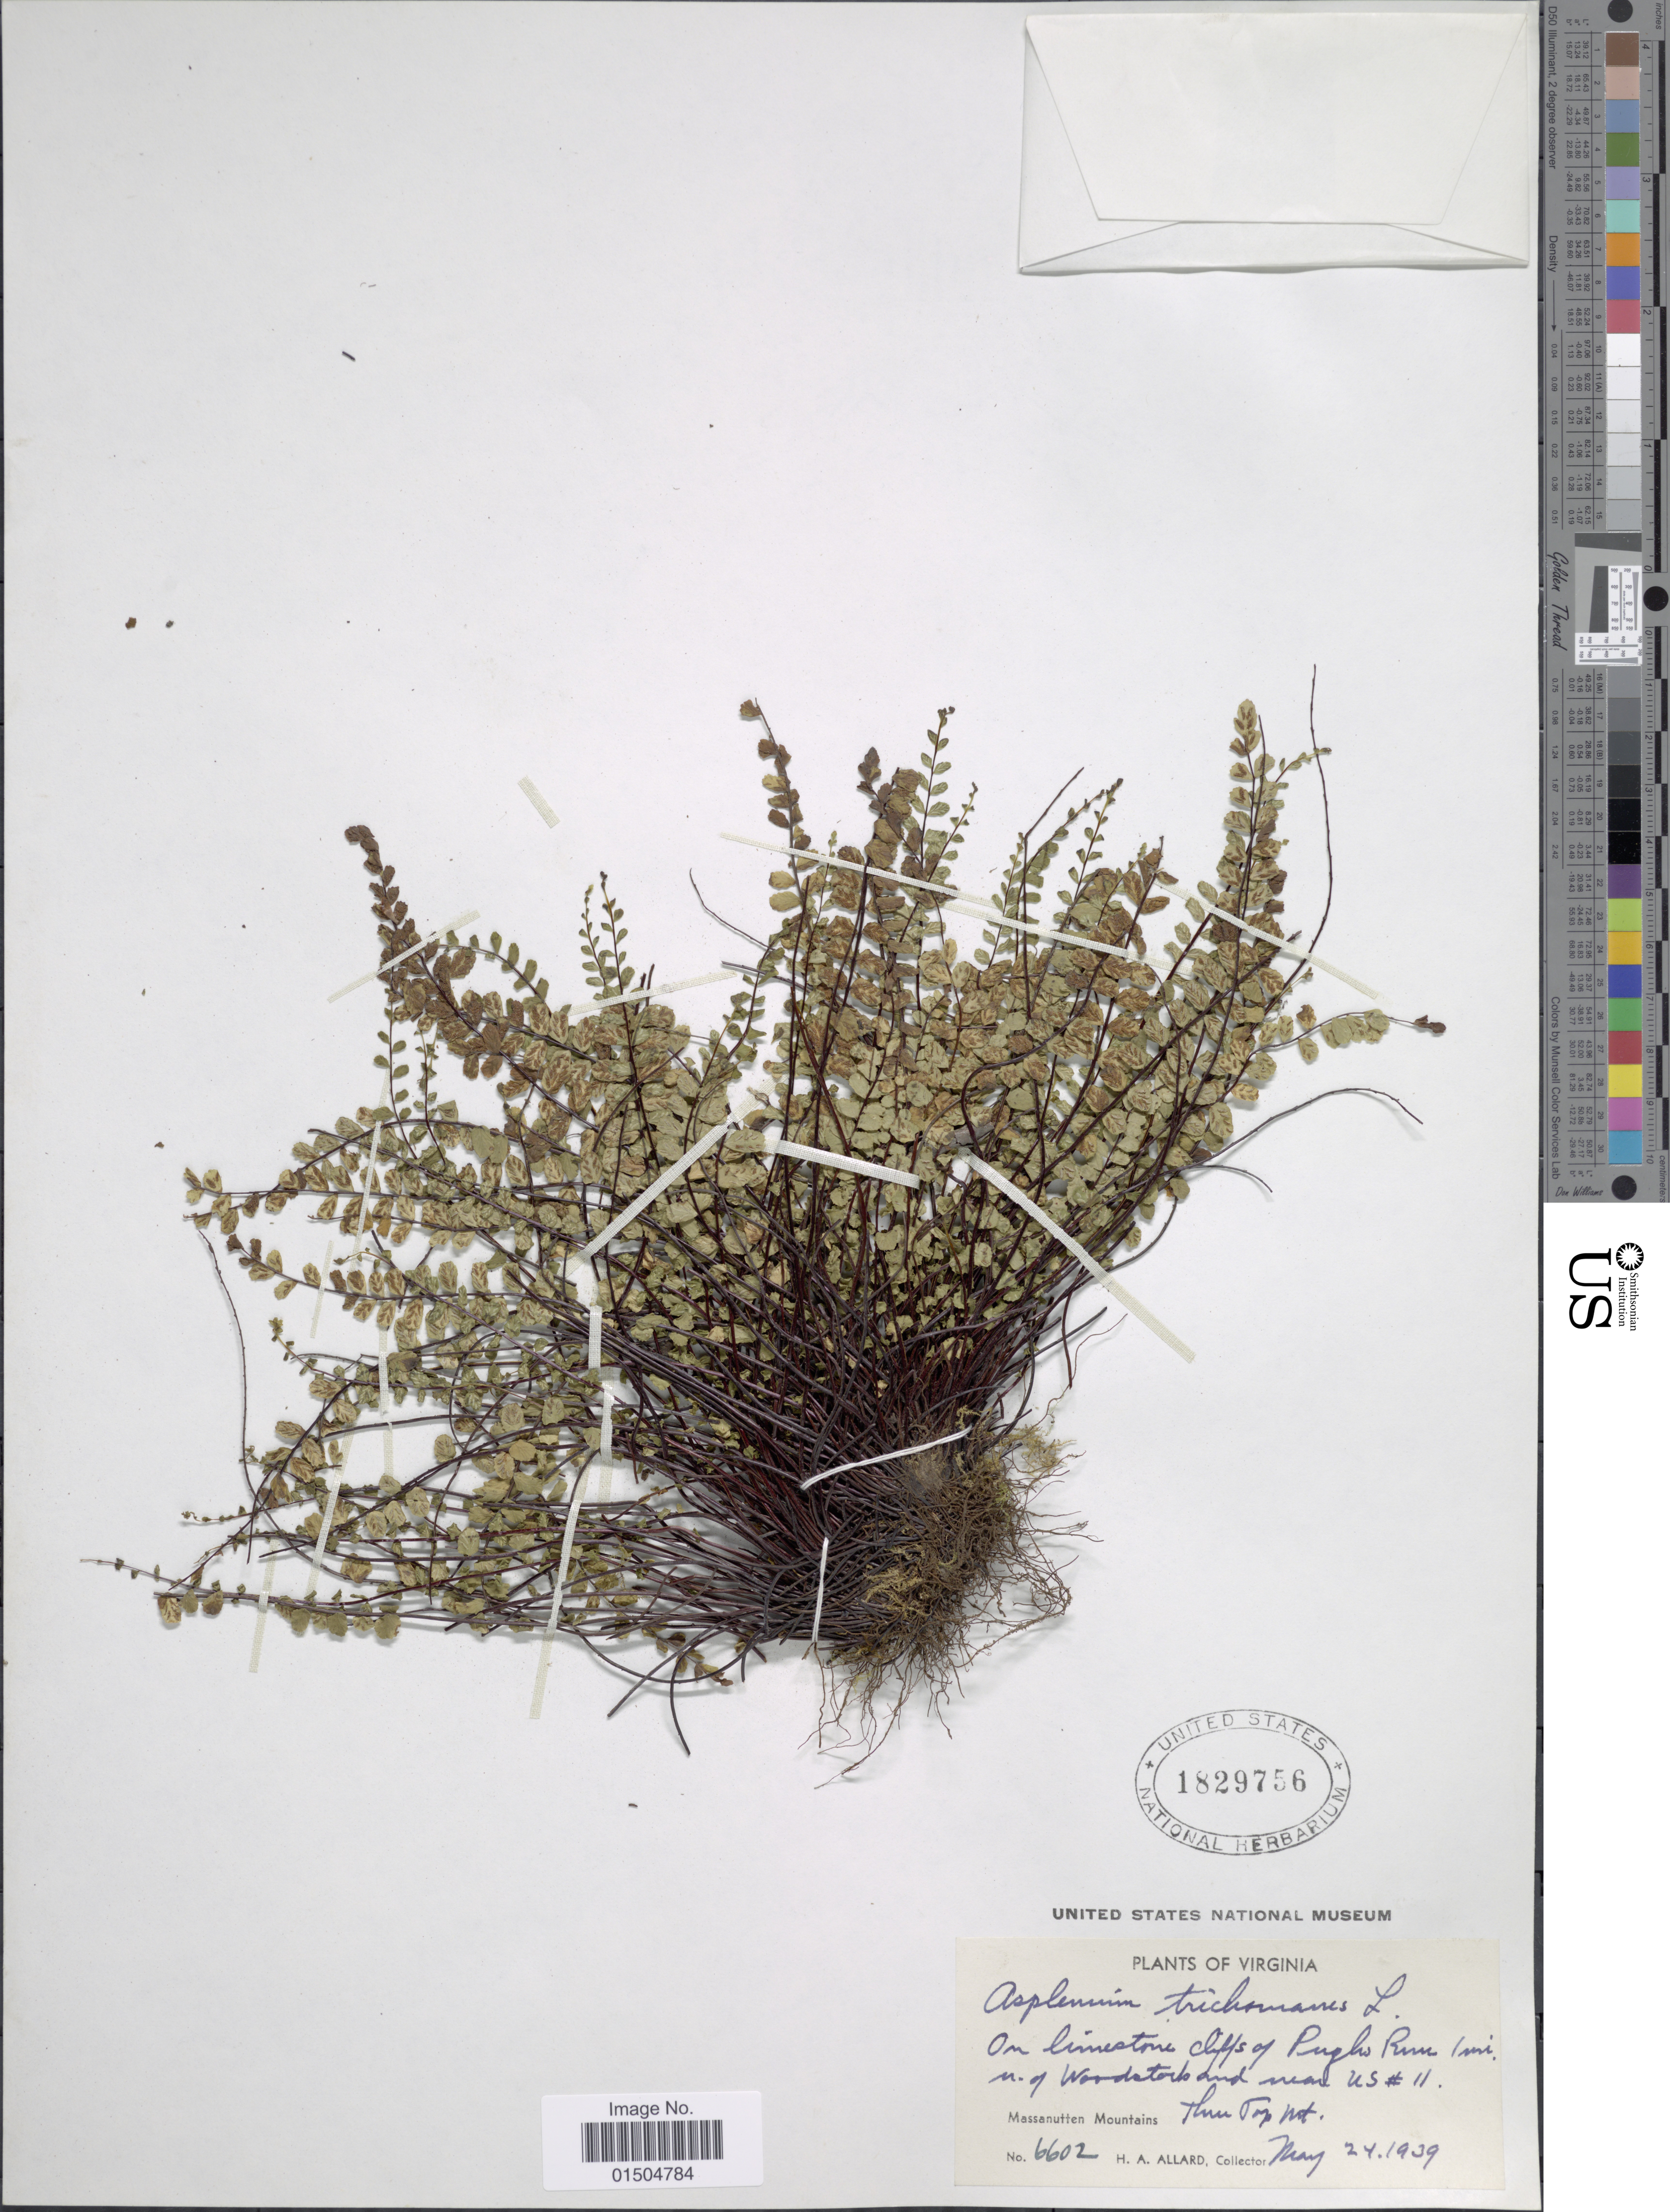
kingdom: Plantae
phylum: Tracheophyta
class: Polypodiopsida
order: Polypodiales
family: Aspleniaceae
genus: Asplenium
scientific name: Asplenium trichomanes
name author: L.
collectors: H. A. Allard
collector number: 6602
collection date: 1939-05-24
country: United States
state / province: Virginia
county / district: Shenandoah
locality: On limestone cliffs of Pugho River 1 mi. n. of Woodstock and near US #11. Massanutten Mountains.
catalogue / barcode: US 1829756